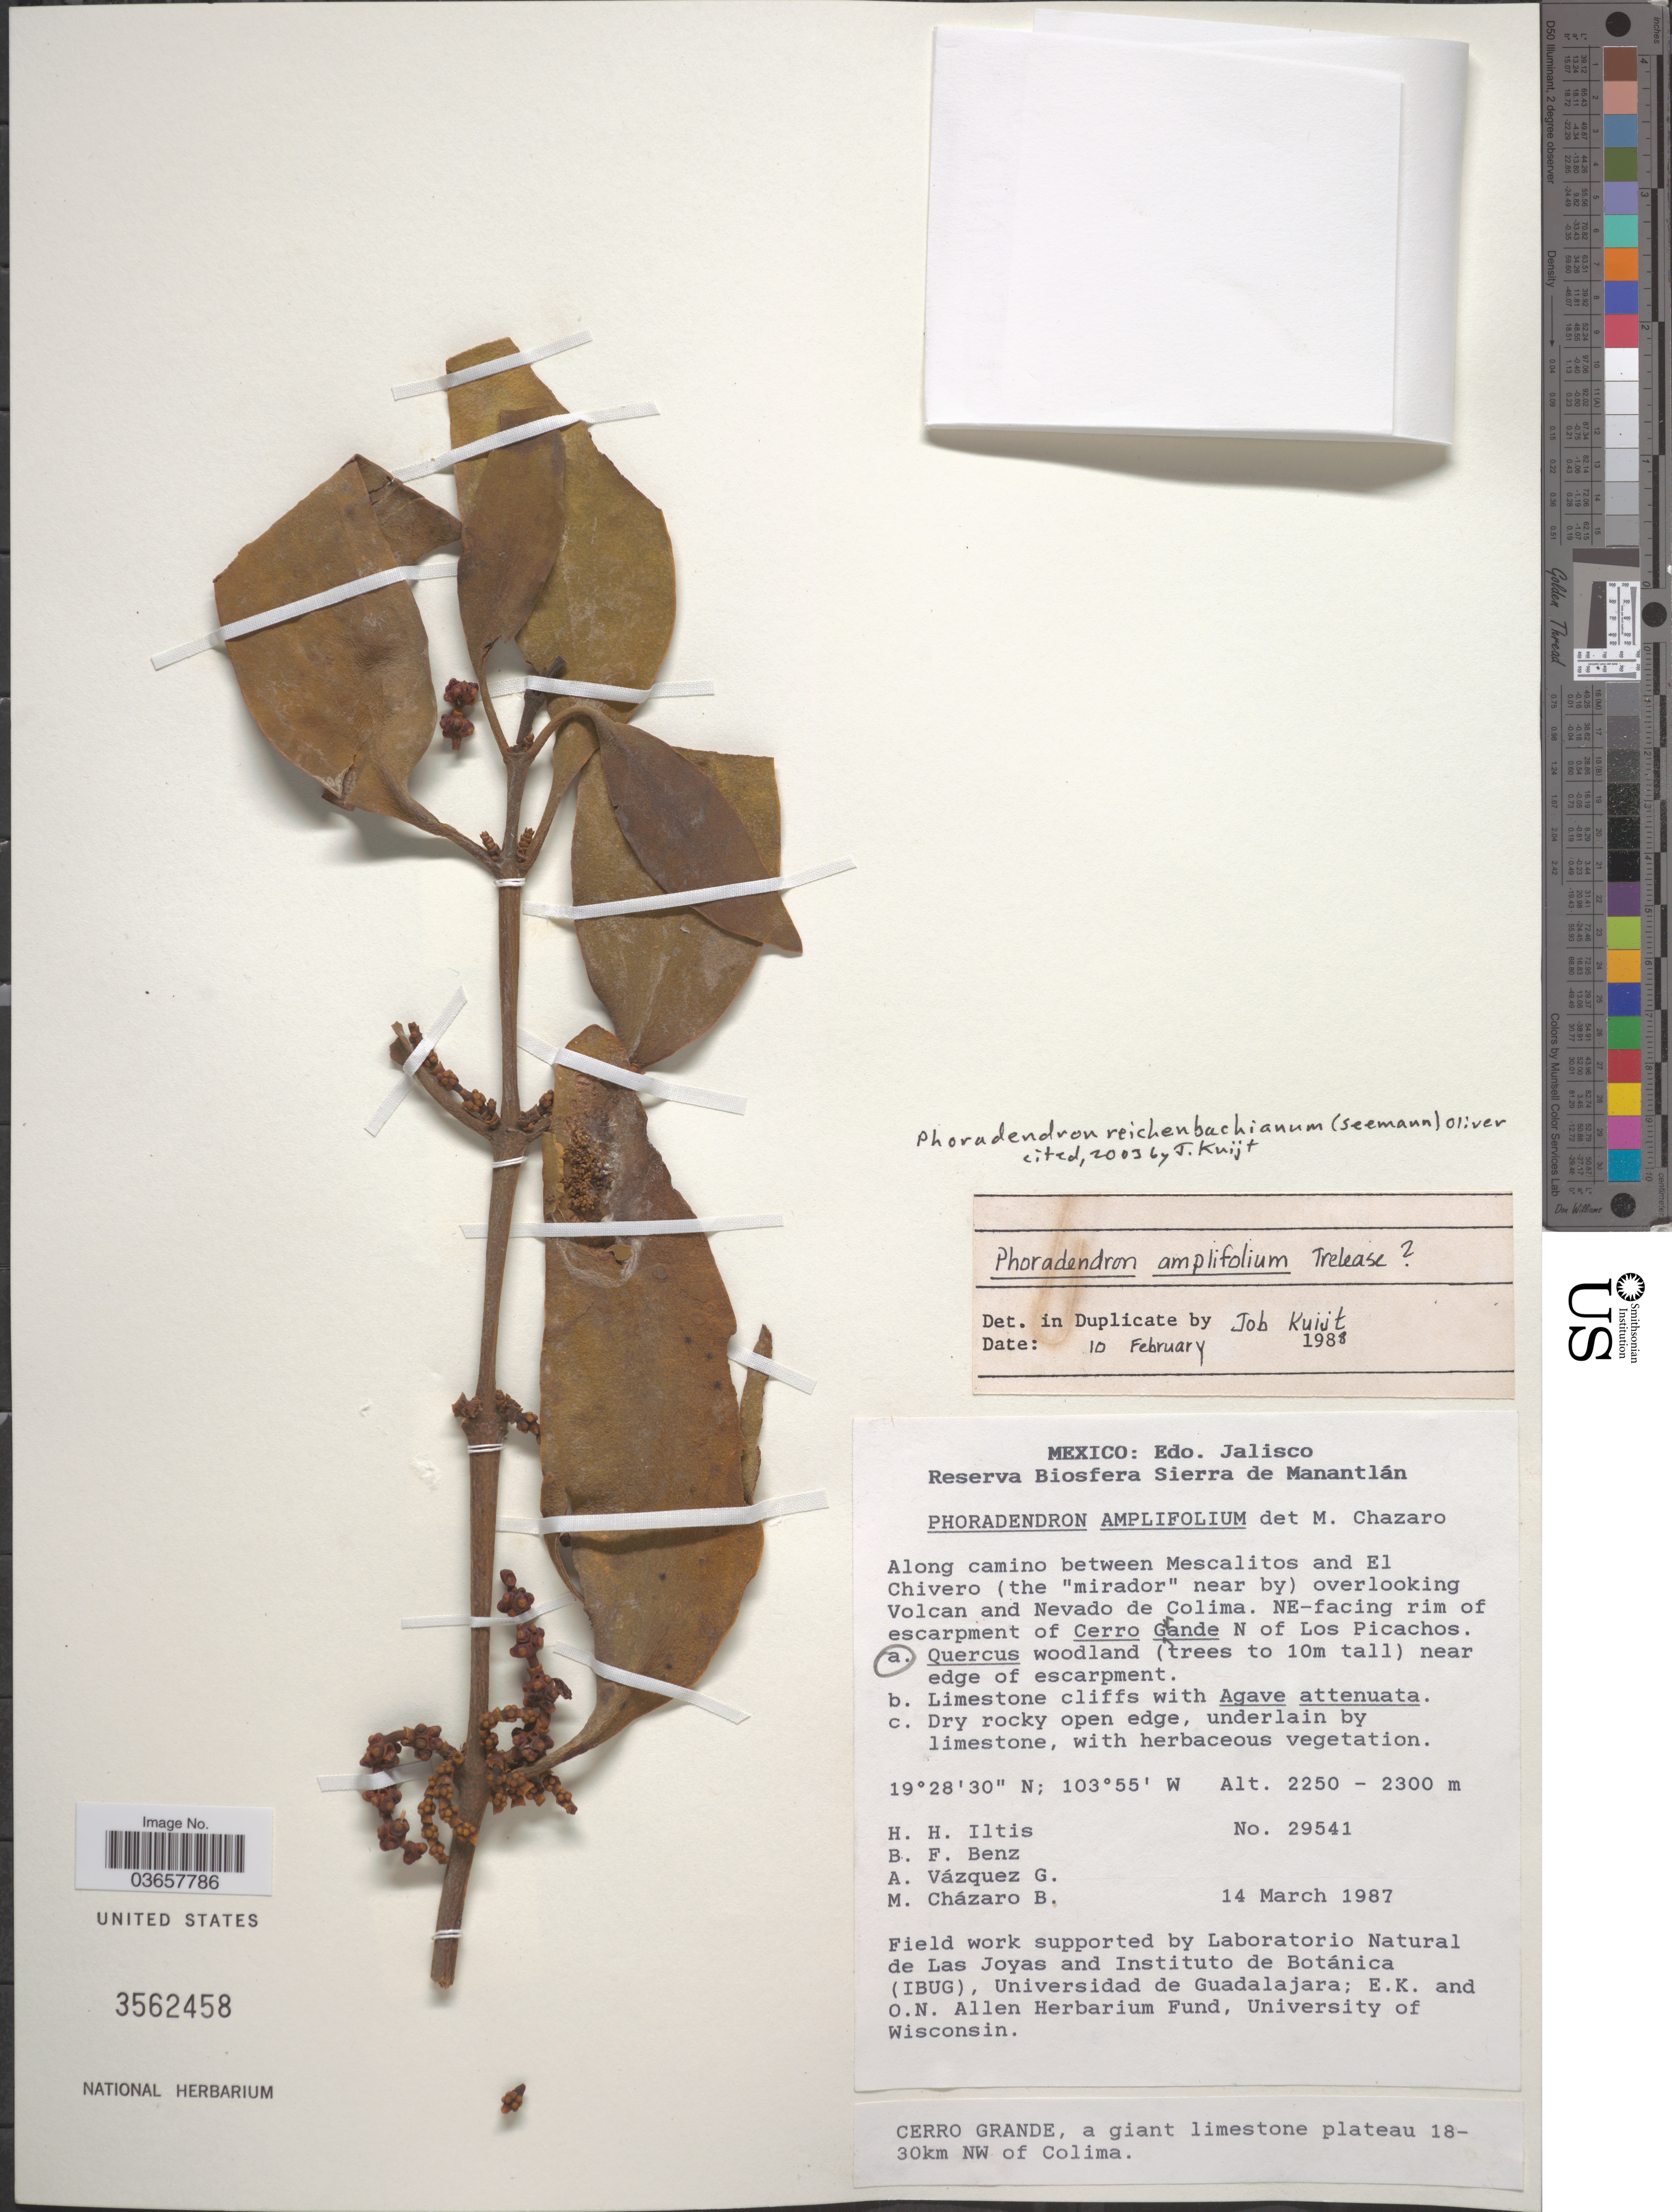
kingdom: Plantae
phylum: Tracheophyta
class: Magnoliopsida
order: Santalales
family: Viscaceae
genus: Phoradendron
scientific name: Phoradendron reichenbachianum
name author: (Seem.) Oliv.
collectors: H. H. Iltis, B. F. Benz, A. Vázquez Glavía & M. Chazaro B.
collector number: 29541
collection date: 1987-03-14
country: Mexico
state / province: Jalisco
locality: Reserva Biosfera Sierra de Manantlán [unsure placement]. Along camino between Mescalitos and El Chivero (the "mirador" near by) overlooking Volcan and Nevado de Colima. NE-facing rim of escarpment of Cerro Grande N of Los Picachos.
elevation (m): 2250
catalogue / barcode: US 3562458